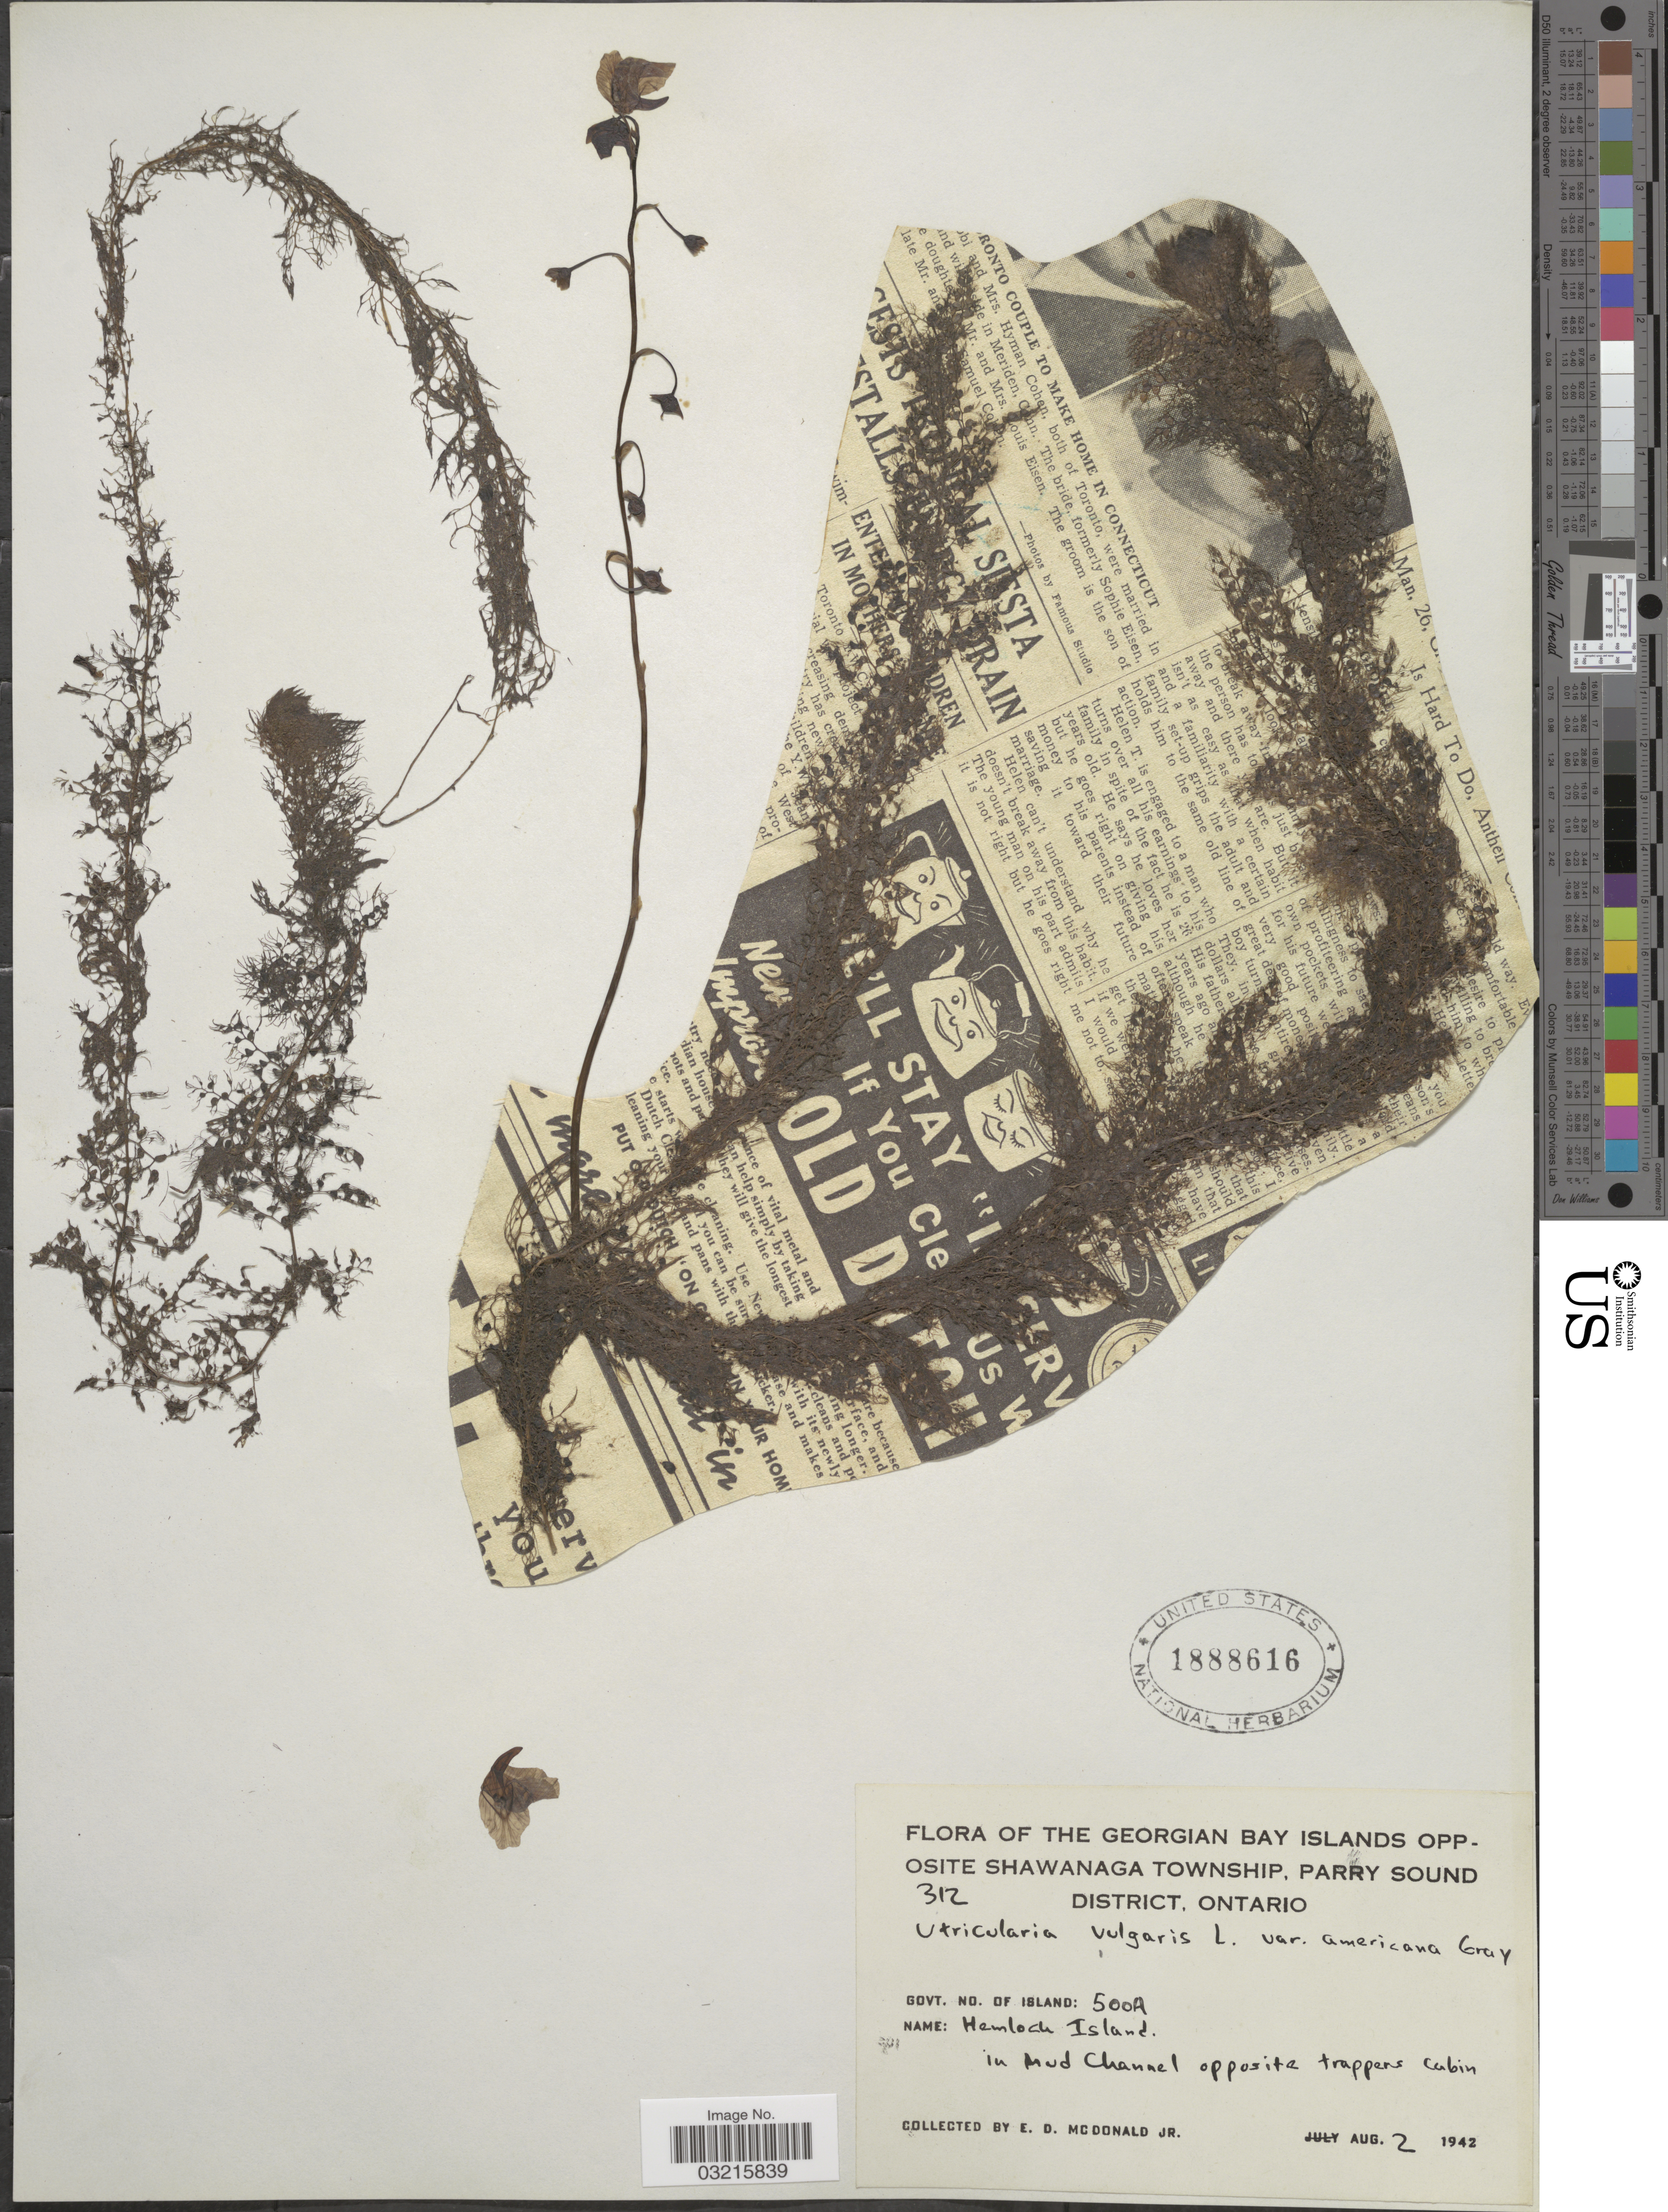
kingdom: Plantae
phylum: Tracheophyta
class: Magnoliopsida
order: Lamiales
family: Lentibulariaceae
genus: Utricularia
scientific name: Utricularia vulgaris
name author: L.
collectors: E. D. McDonald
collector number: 312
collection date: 1942-08-02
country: Canada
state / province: Ontario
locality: The Georgian Bay Islands opposite Shawanaga Township, Parry Sound District. Hemlock Island. in Mud Channel opposite trappers cabin.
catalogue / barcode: US 1888616